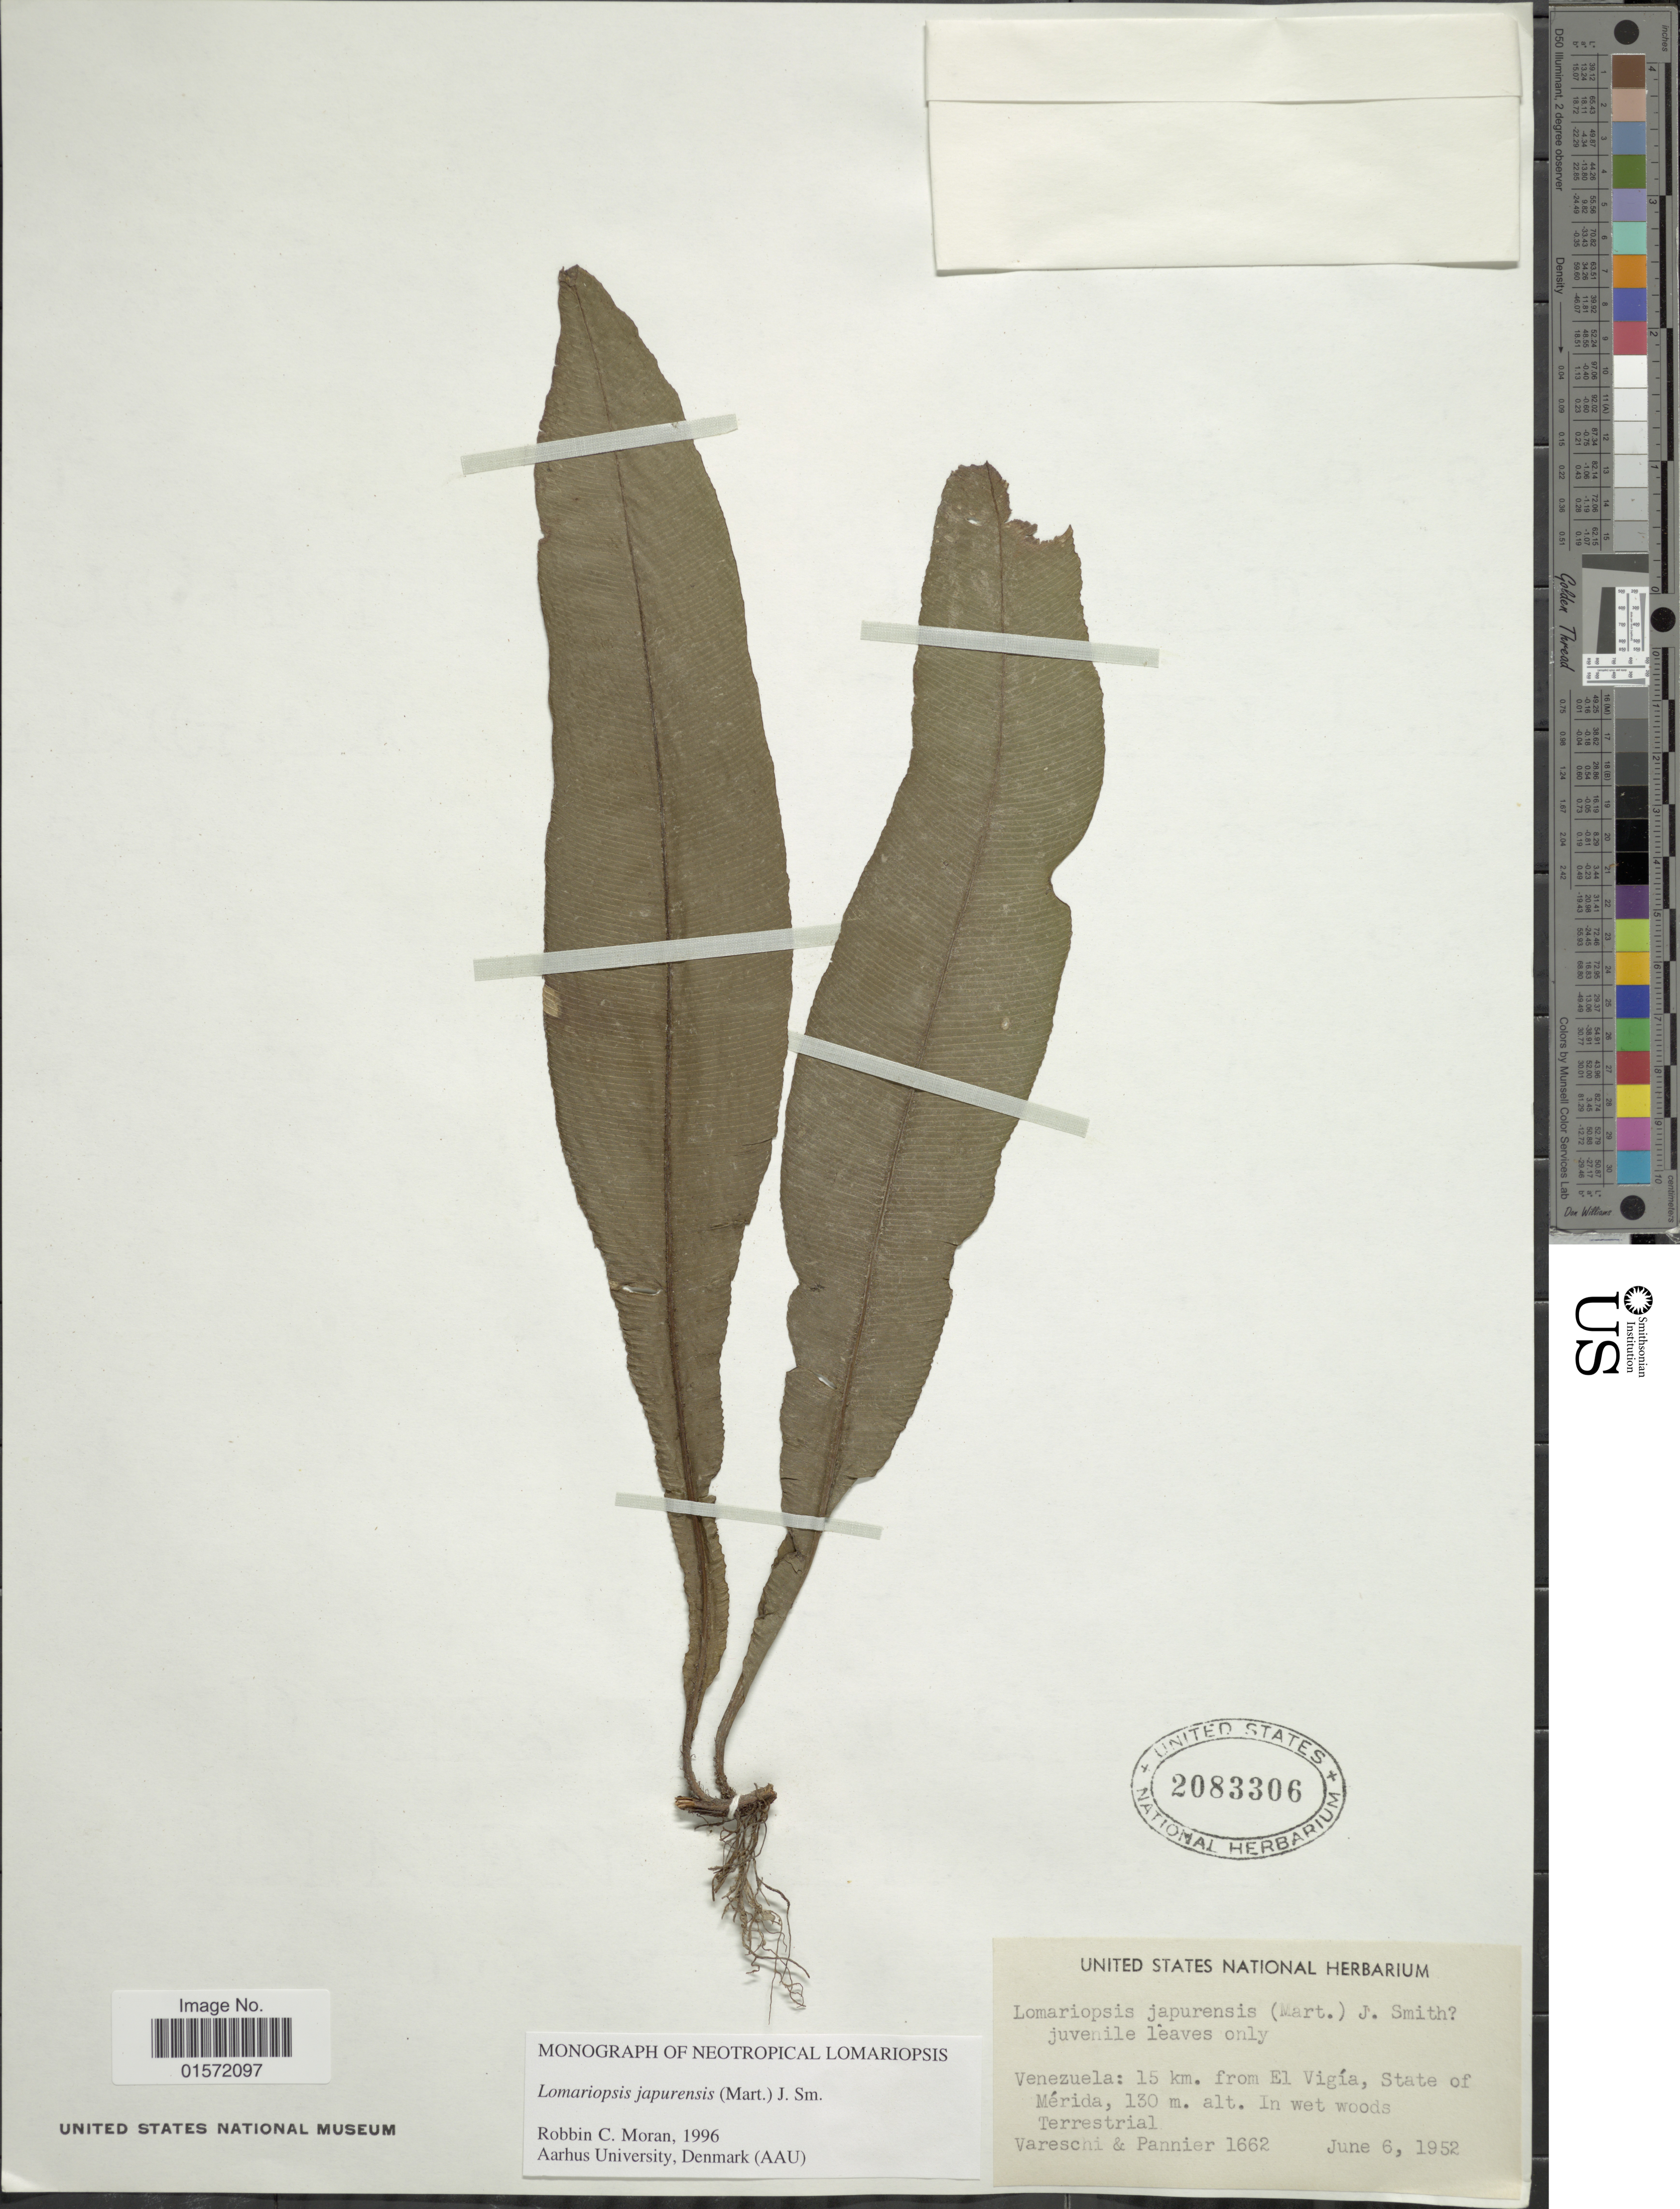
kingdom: Plantae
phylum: Tracheophyta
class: Polypodiopsida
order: Polypodiales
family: Lomariopsidaceae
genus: Lomariopsis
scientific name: Lomariopsis japurensis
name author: (Mart.) J. Sm.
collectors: -. Vareschi & Pannier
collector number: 1662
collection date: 1952-06-06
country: Venezuela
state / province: Mérida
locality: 15 km. from El Vigía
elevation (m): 130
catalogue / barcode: US 2083306